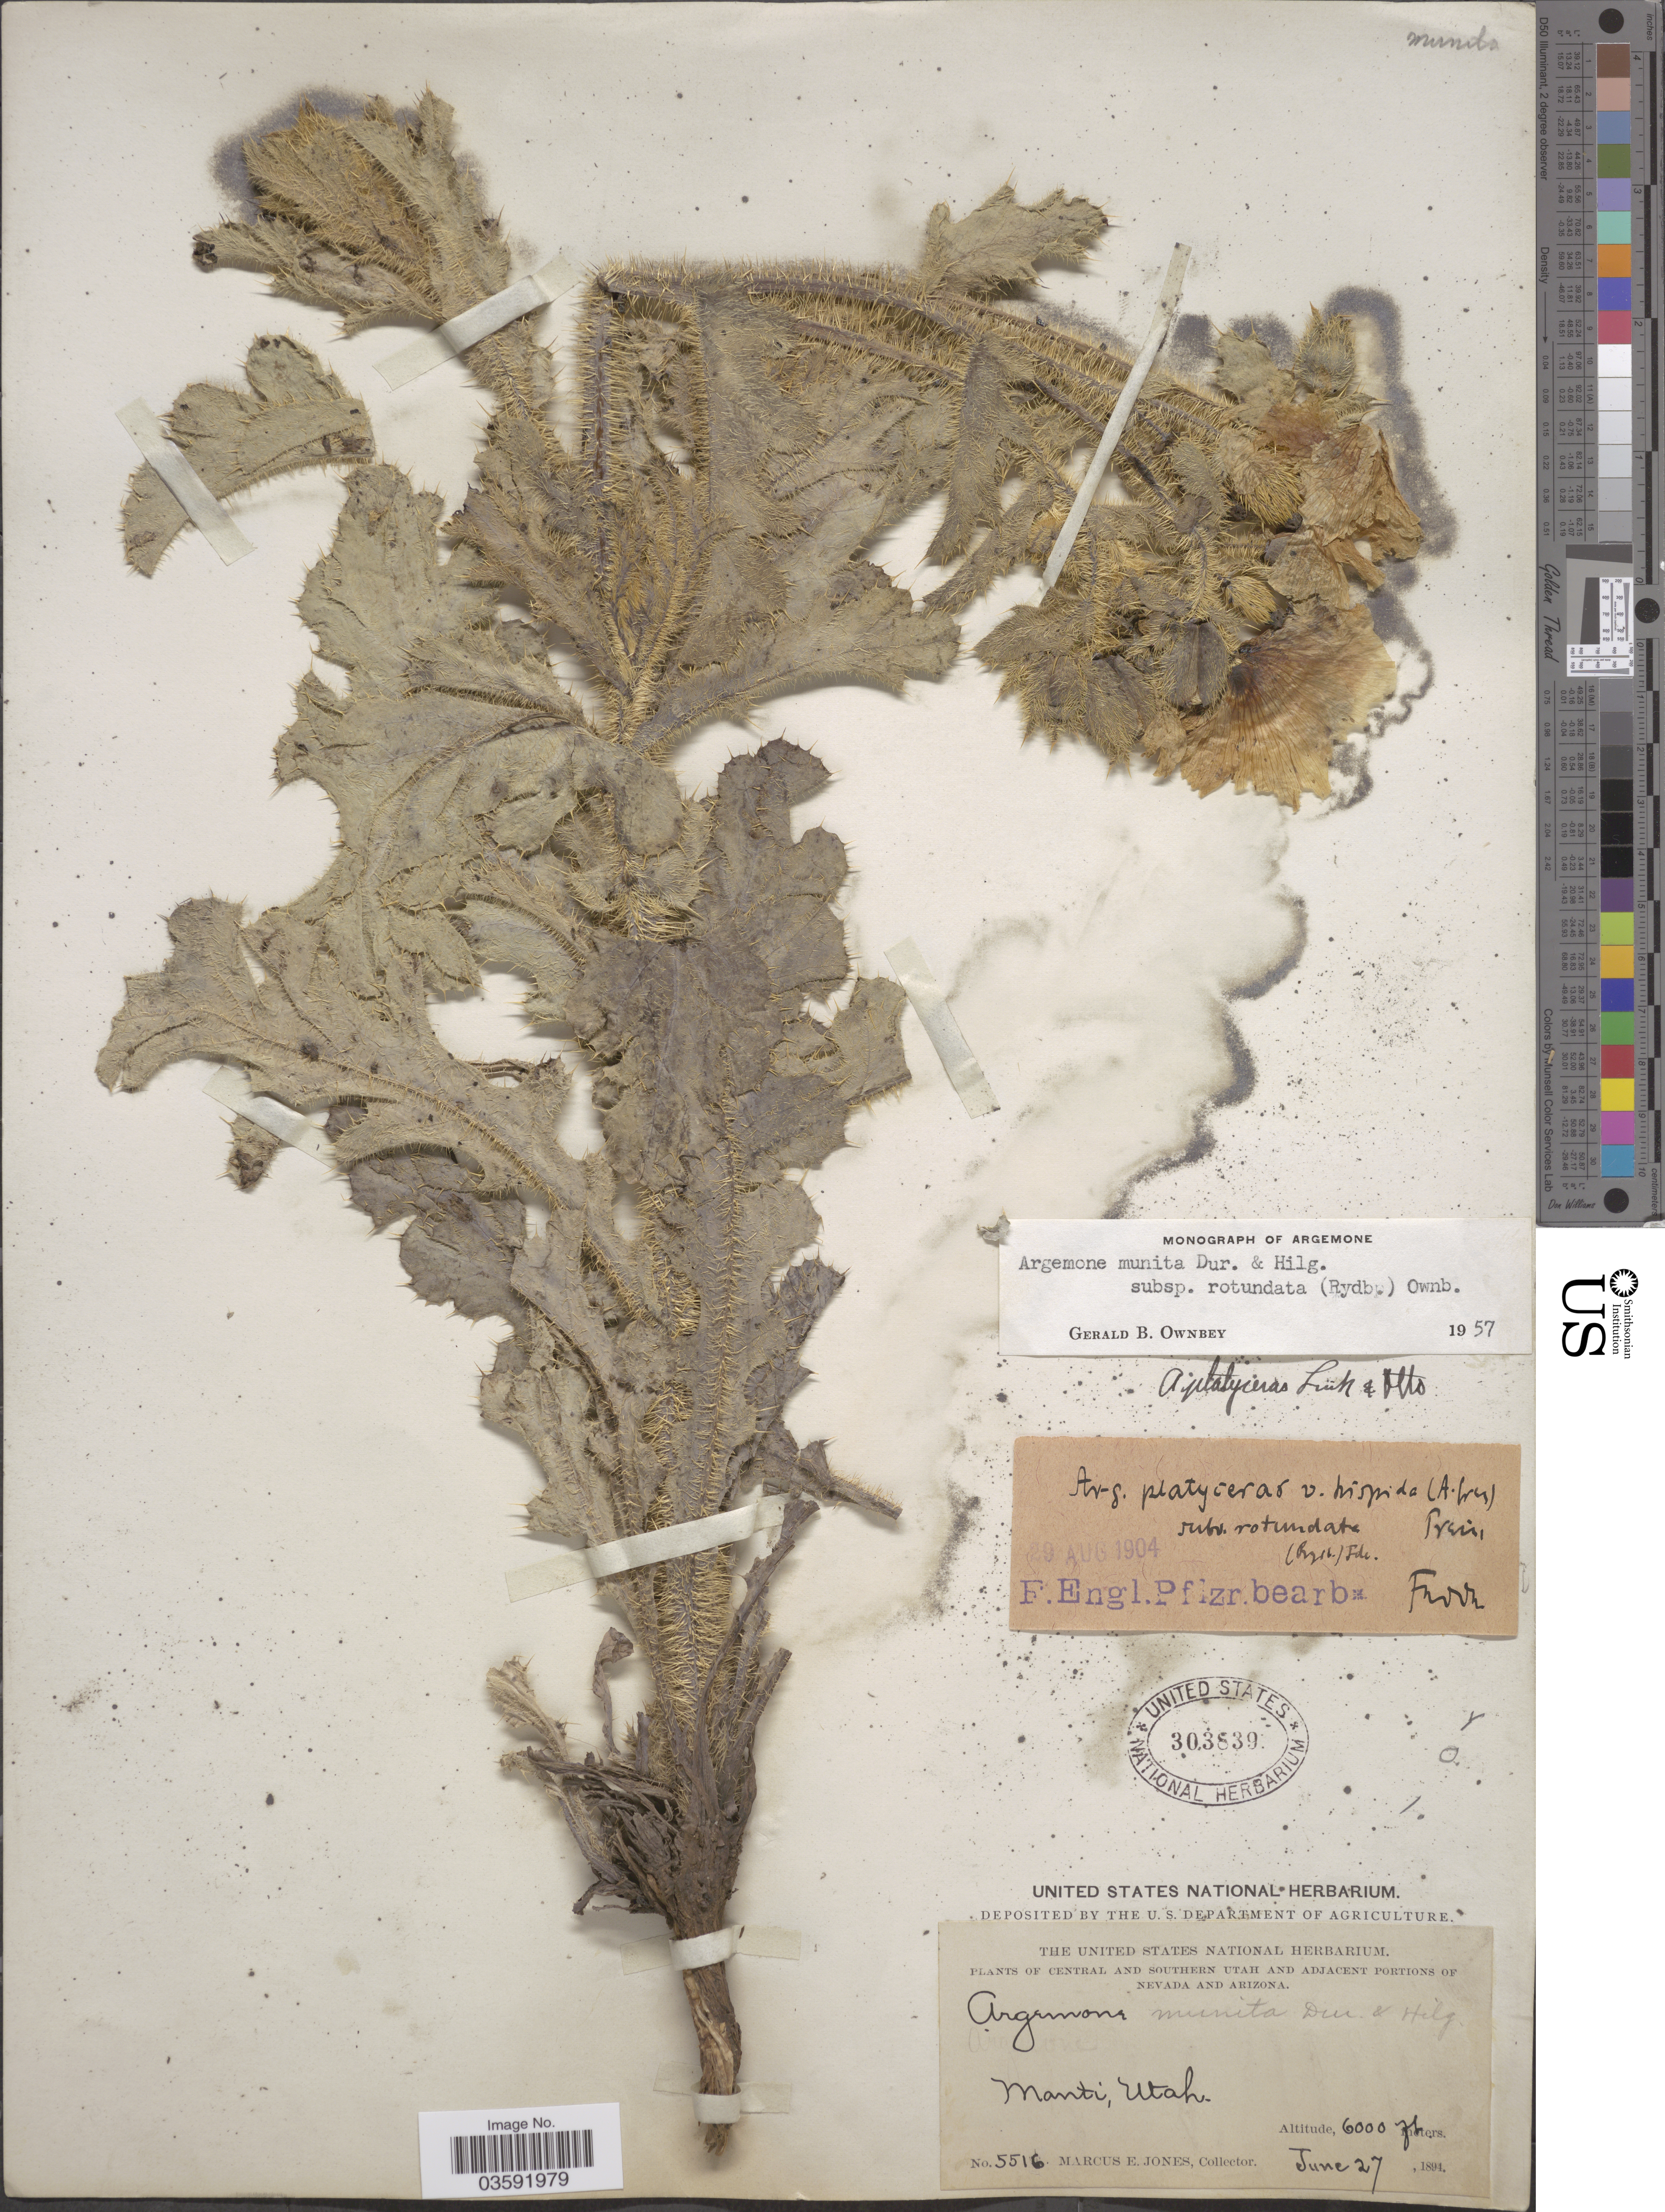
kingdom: Plantae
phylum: Tracheophyta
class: Magnoliopsida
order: Ranunculales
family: Papaveraceae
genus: Argemone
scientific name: Argemone munita subsp. rotundata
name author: (Rydb.) G.B. Ownbey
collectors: M. E. Jones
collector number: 5516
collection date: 1894-06-27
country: United States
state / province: Utah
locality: Central and Southern Utah. Manti.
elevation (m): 1829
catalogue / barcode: US 303839